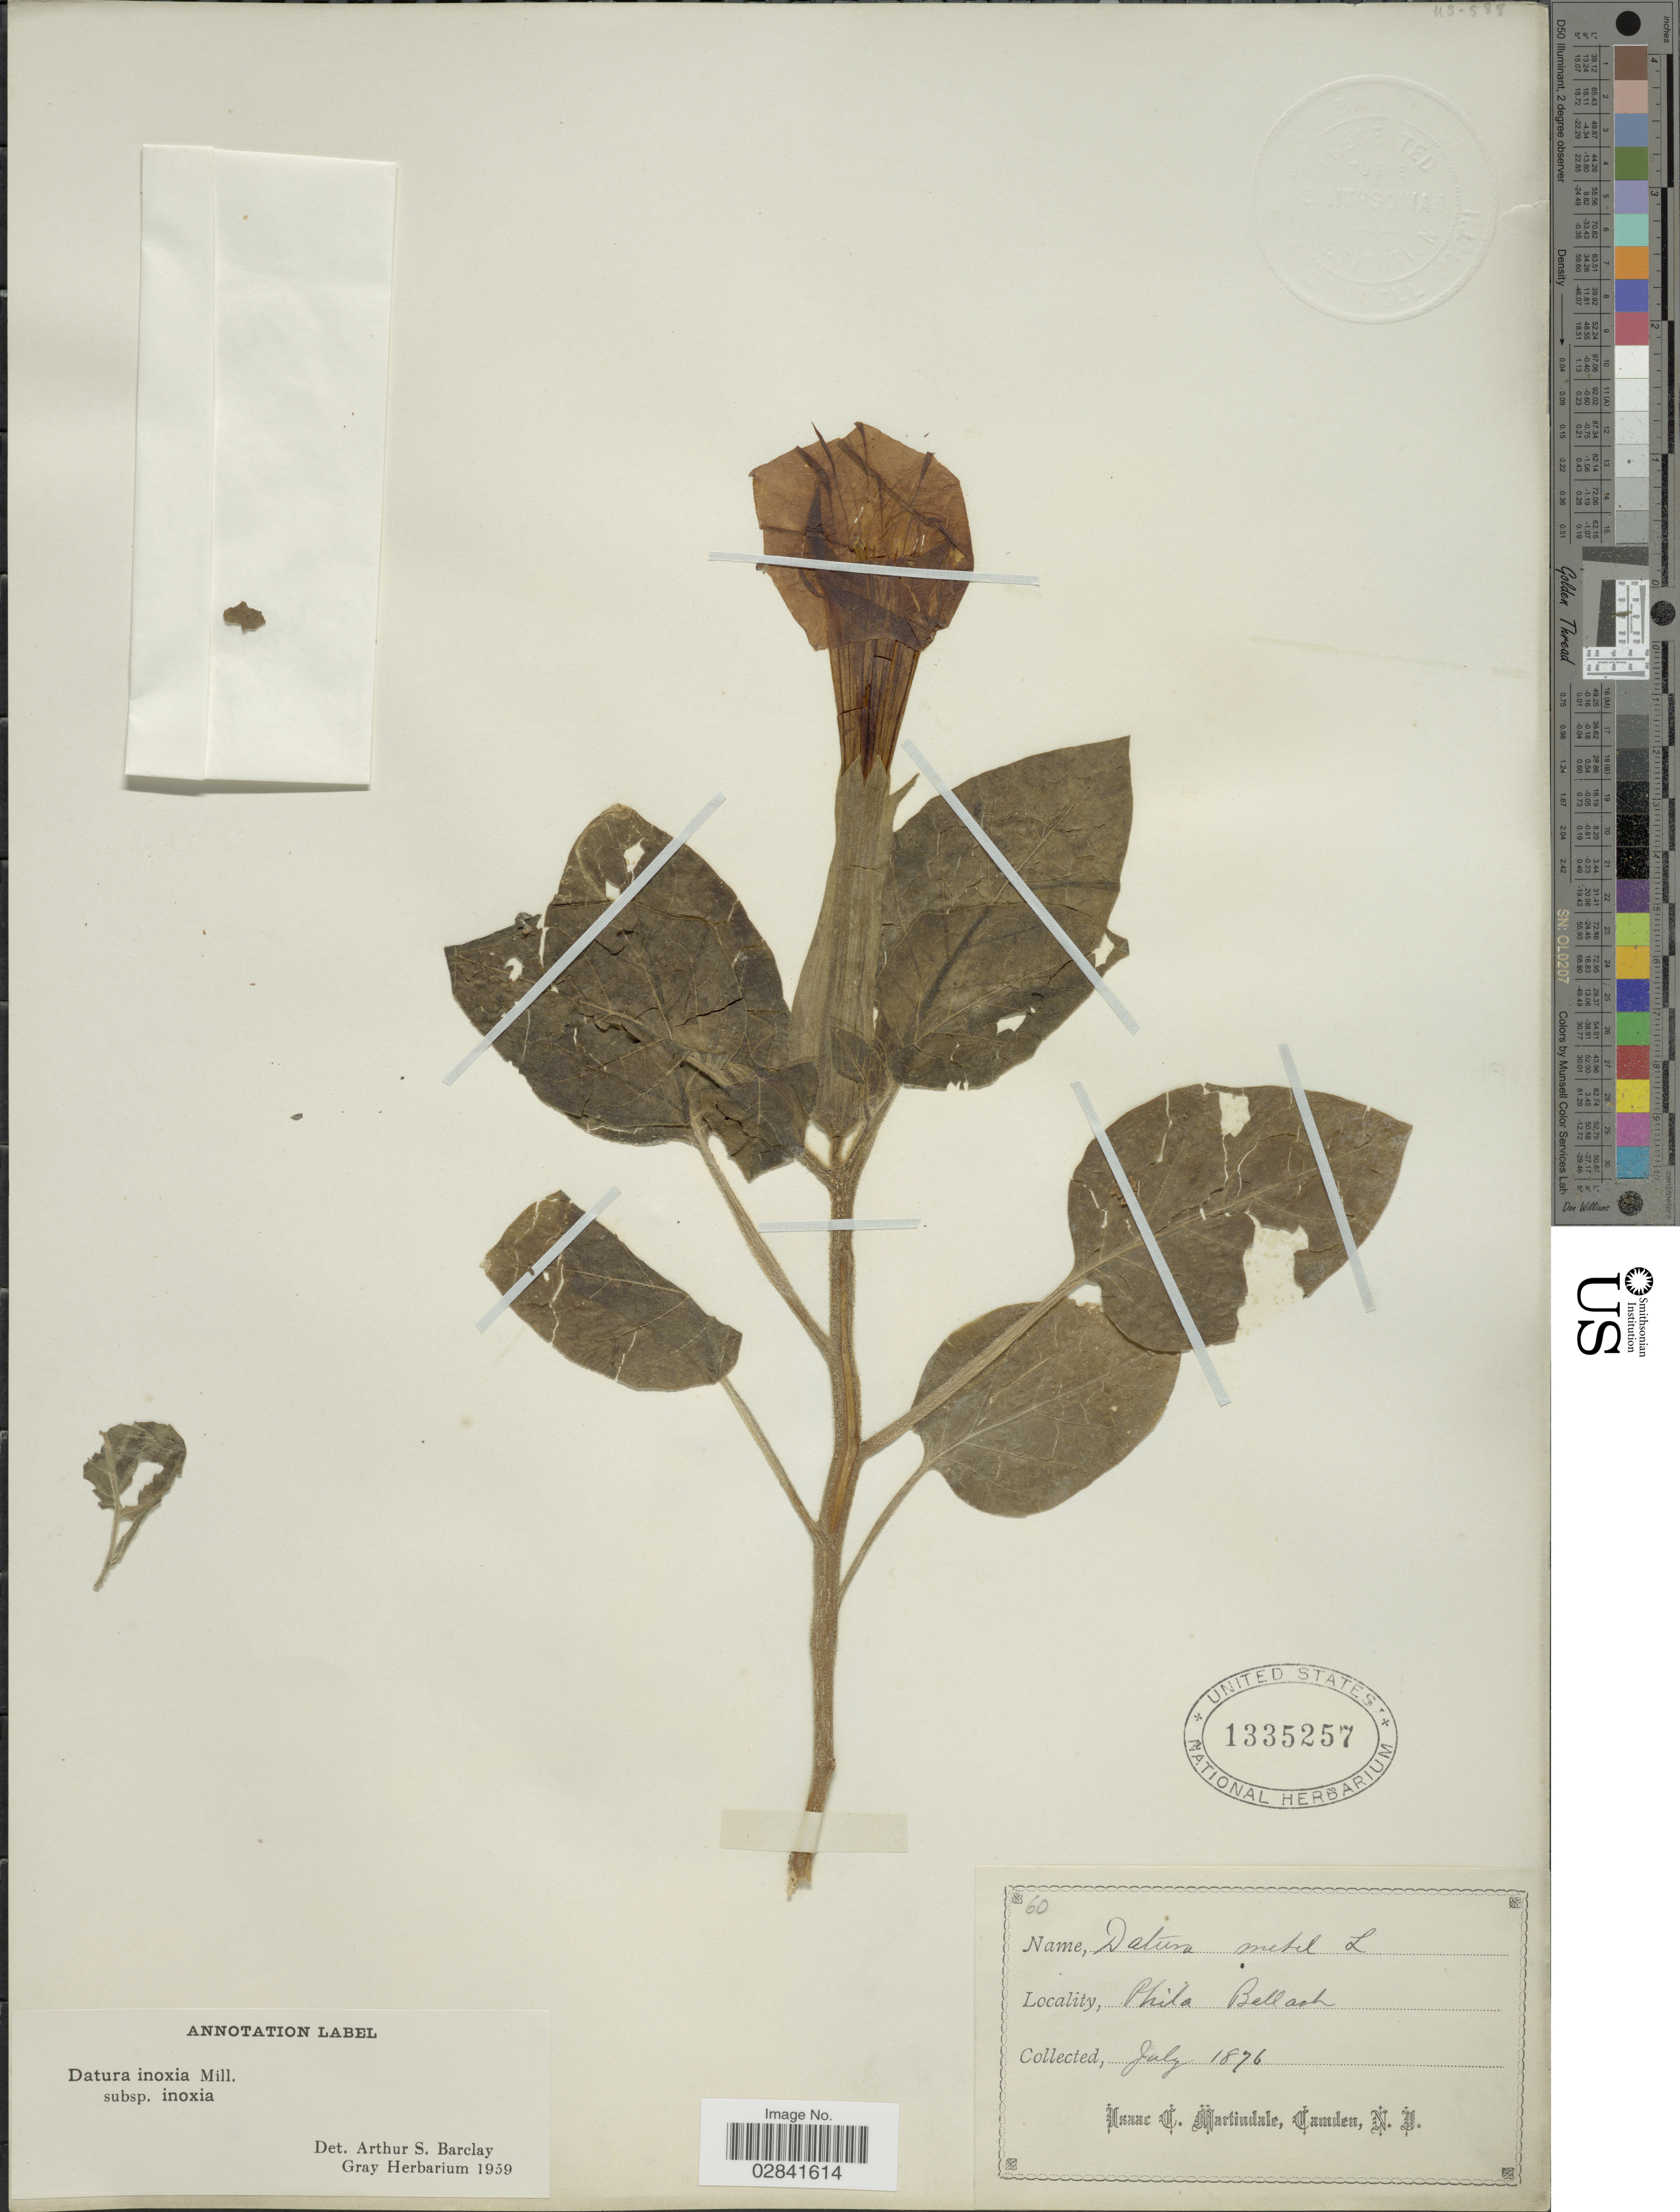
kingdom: Plantae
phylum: Tracheophyta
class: Magnoliopsida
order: Solanales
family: Solanaceae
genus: Datura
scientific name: Datura innoxia subsp. innoxia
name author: Mill.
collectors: I. C. Martindale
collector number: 60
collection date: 1876-07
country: United States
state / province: Pennsylvania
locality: Phila. Bellast.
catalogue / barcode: US 1335257